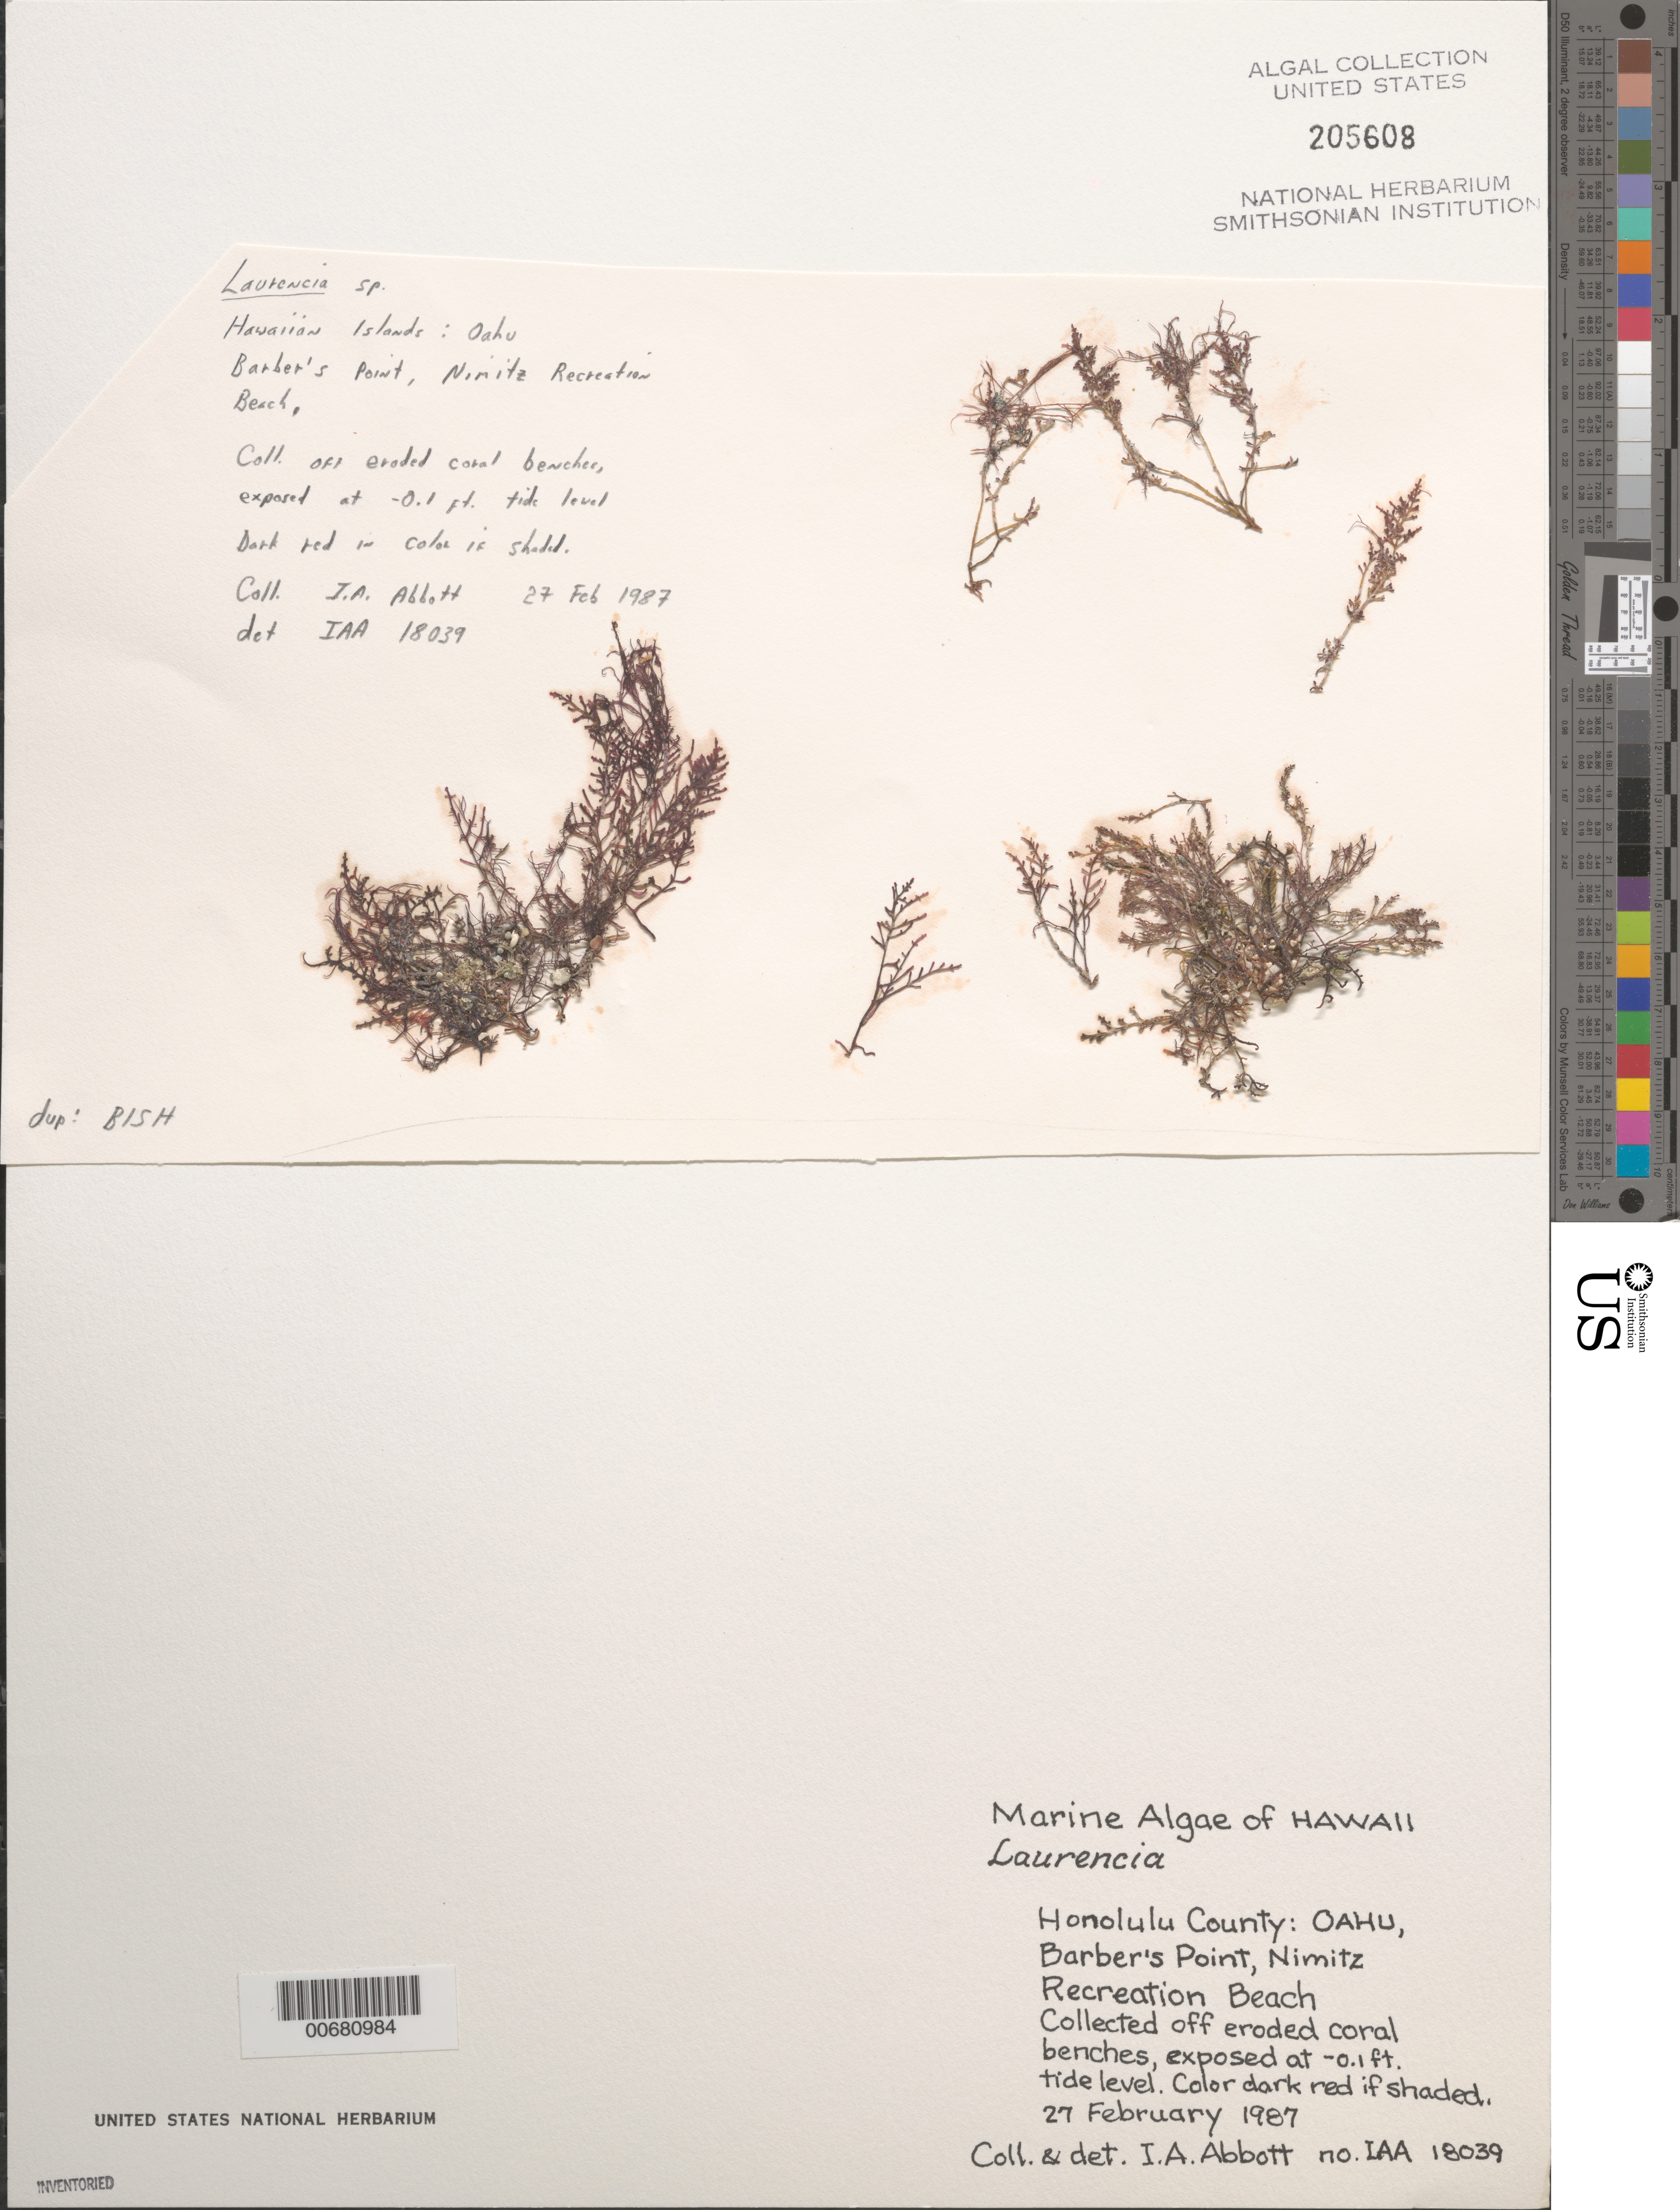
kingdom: Plantae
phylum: Rhodophyta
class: Florideophyceae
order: Ceramiales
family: Rhodomelaceae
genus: Laurencia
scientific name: Laurencia sp.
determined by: Abbott, Isabella A.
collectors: I. A. Abbott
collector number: IAA 18039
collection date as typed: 27 Feb 1987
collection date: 1987-02-27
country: United States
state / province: Hawaii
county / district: Honolulu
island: Oahu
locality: Barbers Point (Barber's Point), Nimitz Recreation Beach or Nimitz Recreation Field (Naval Air Station)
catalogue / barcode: US 205608